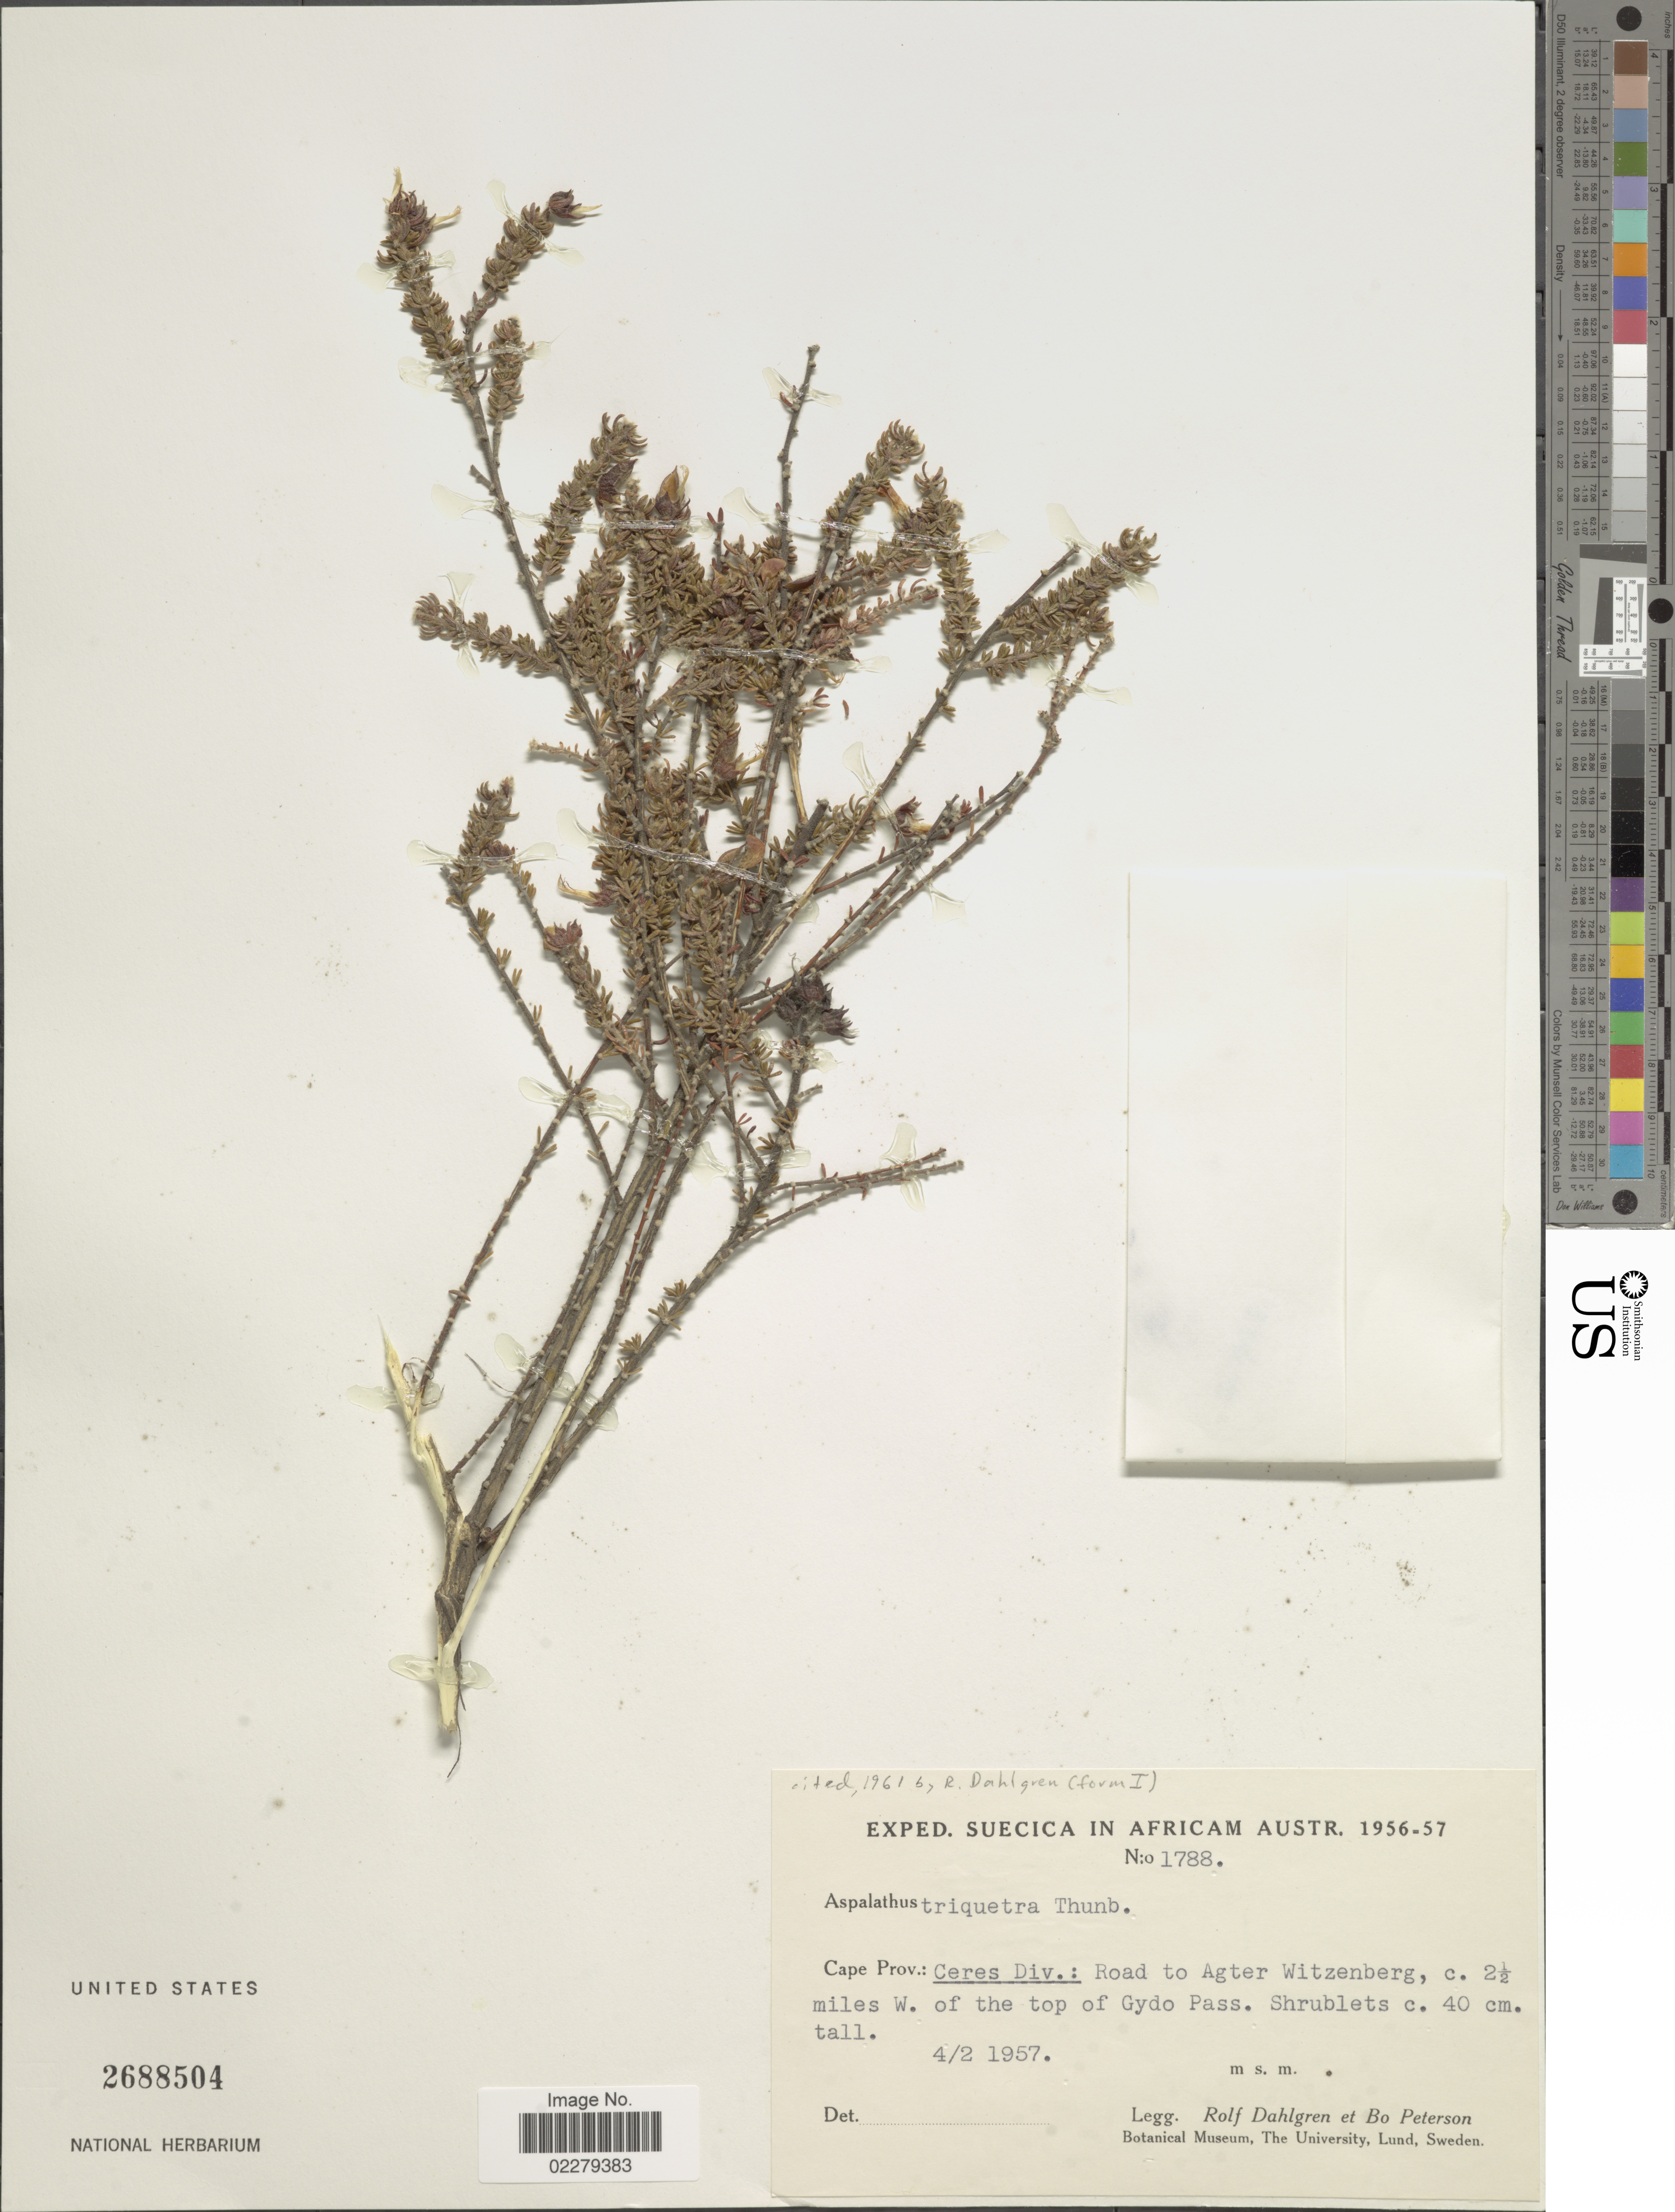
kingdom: Plantae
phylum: Tracheophyta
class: Magnoliopsida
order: Fabales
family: Fabaceae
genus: Aspalathus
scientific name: Aspalathus triquetra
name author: Thunb.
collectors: R. Dahlgren & B. H. Peterson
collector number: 1788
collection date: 1957-02-04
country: South Africa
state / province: Western Cape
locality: Ceres Div.: Road to Agter Witzenberg, C. 2½ miles W. of the top of Gydo Pass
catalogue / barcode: US 2688504